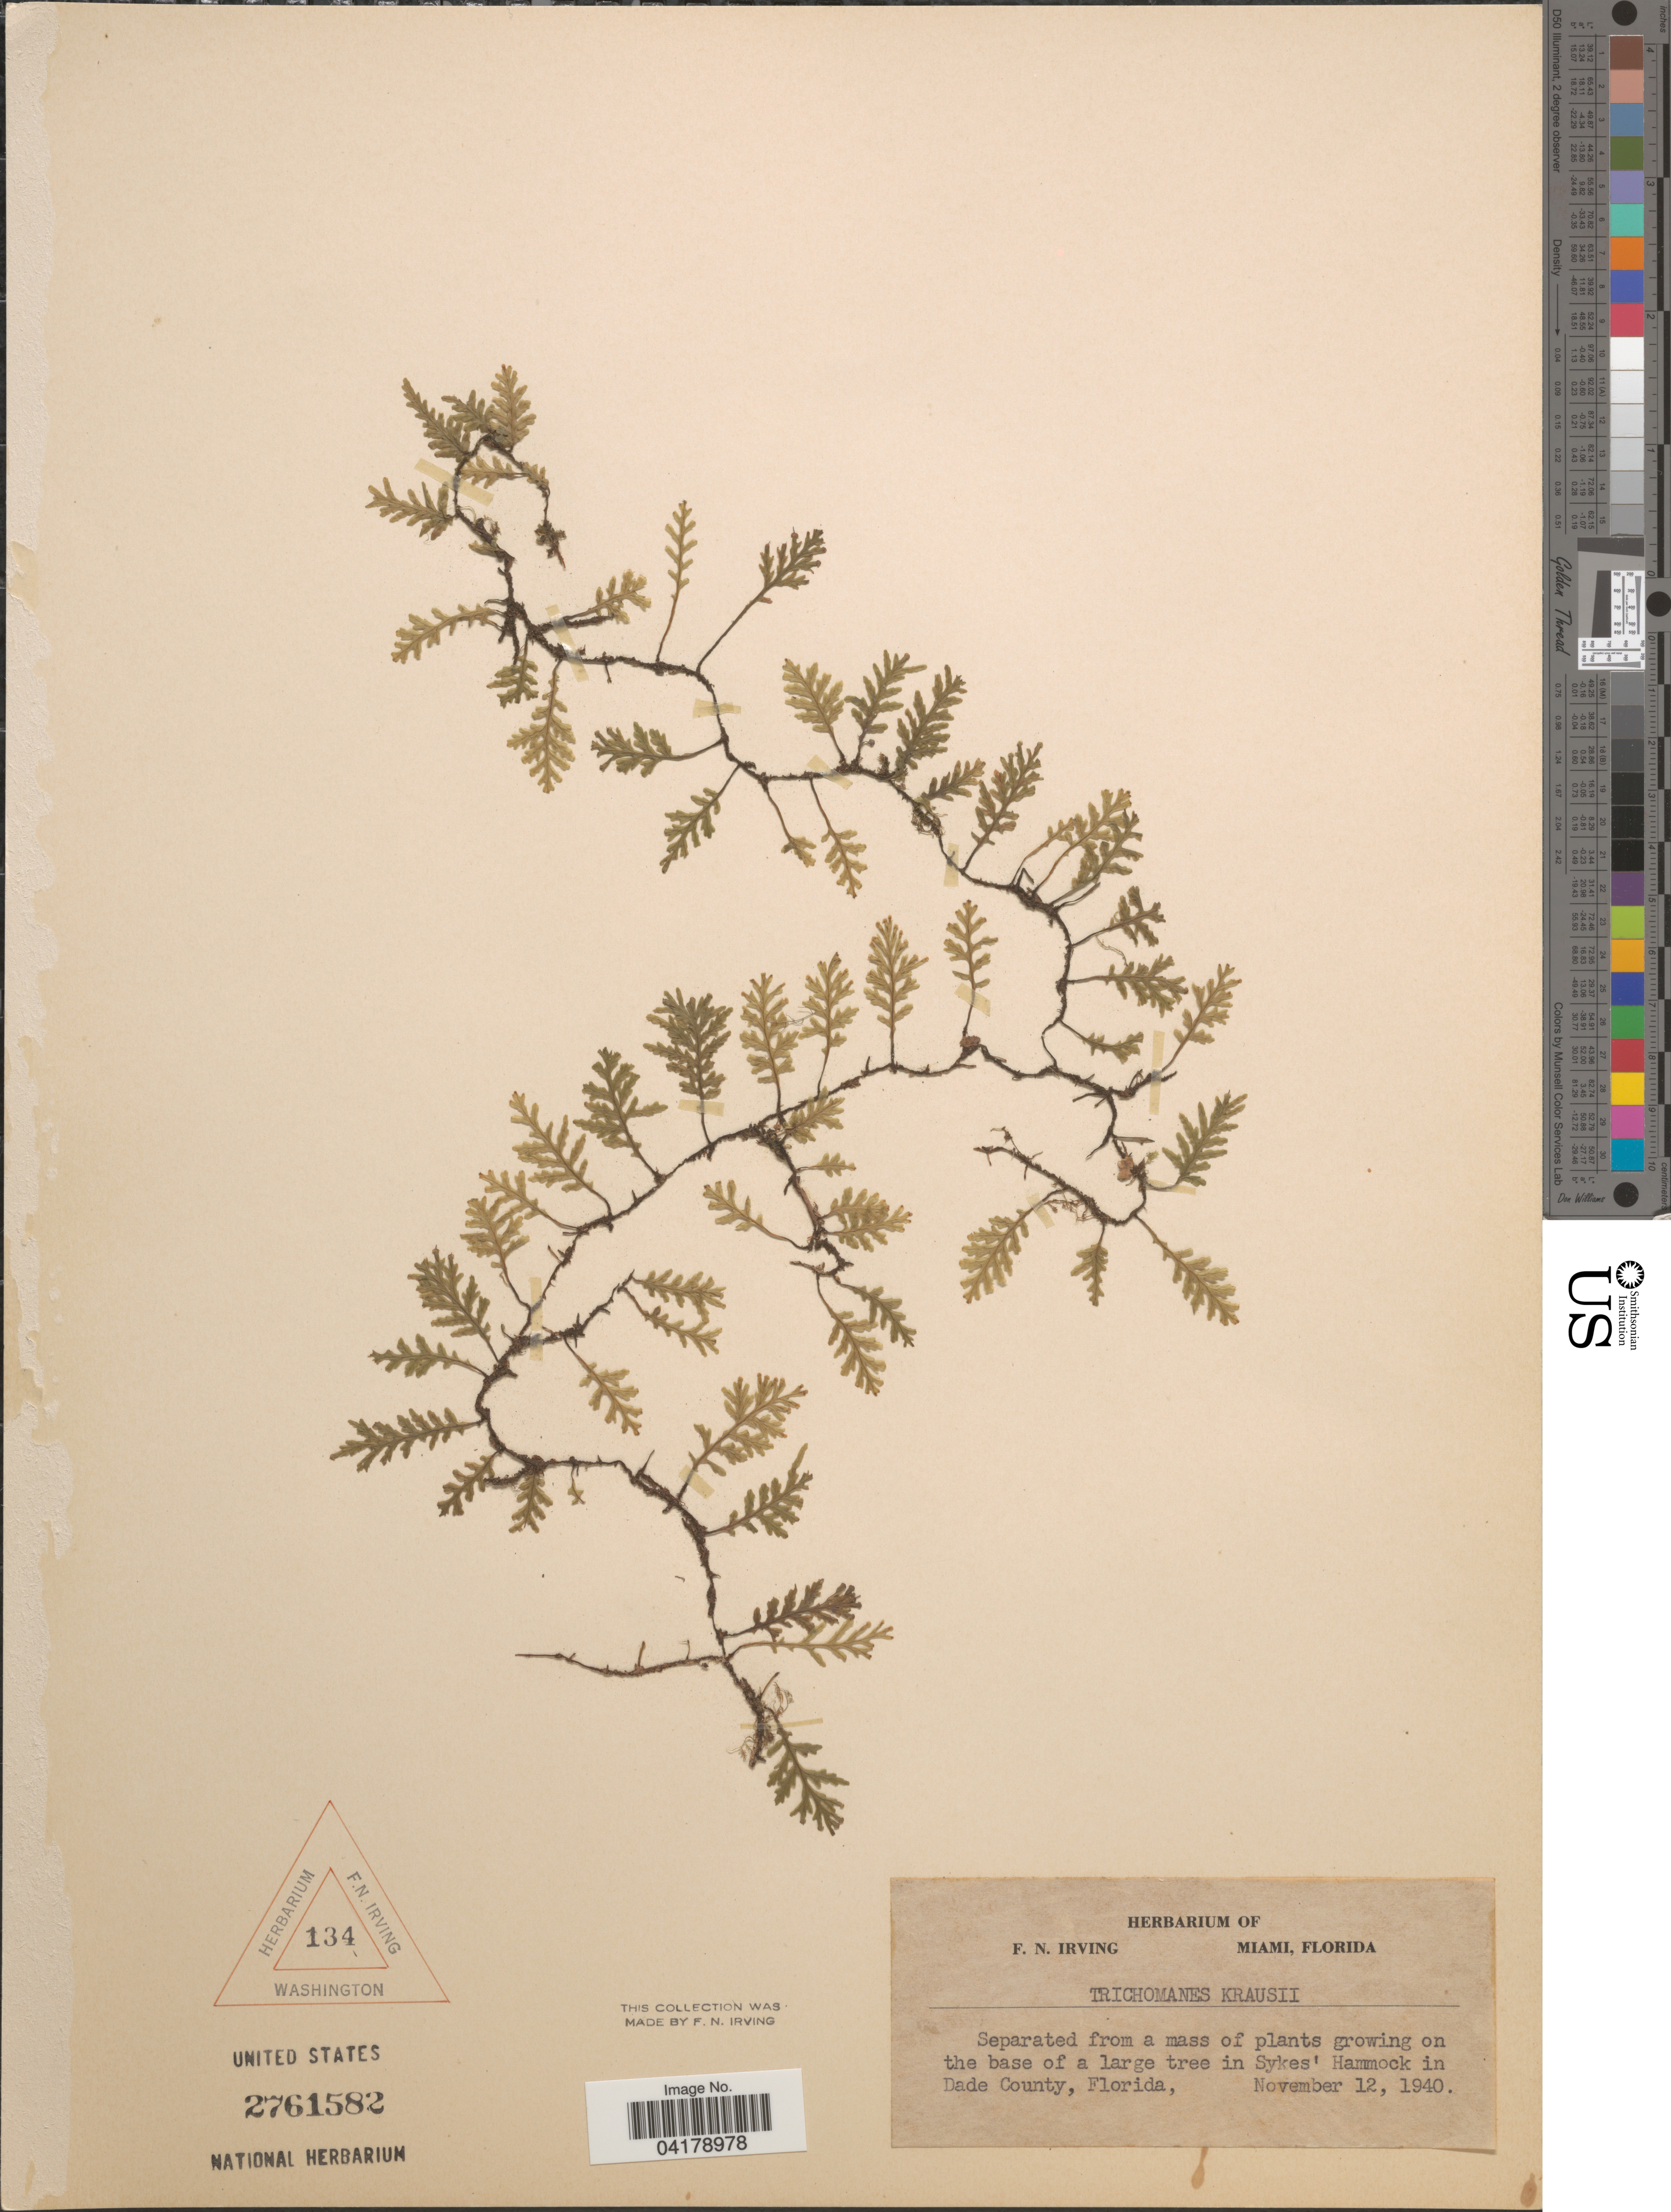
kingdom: Plantae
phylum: Tracheophyta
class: Polypodiopsida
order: Hymenophyllales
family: Hymenophyllaceae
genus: Trichomanes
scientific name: Trichomanes krausii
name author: Hook. & Grev.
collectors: ex herb. F.N. Irving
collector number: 134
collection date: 1940-11-12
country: United States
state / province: Florida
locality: The base of a large tree in Sykes' Hammock in Dade County.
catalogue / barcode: US 2761582